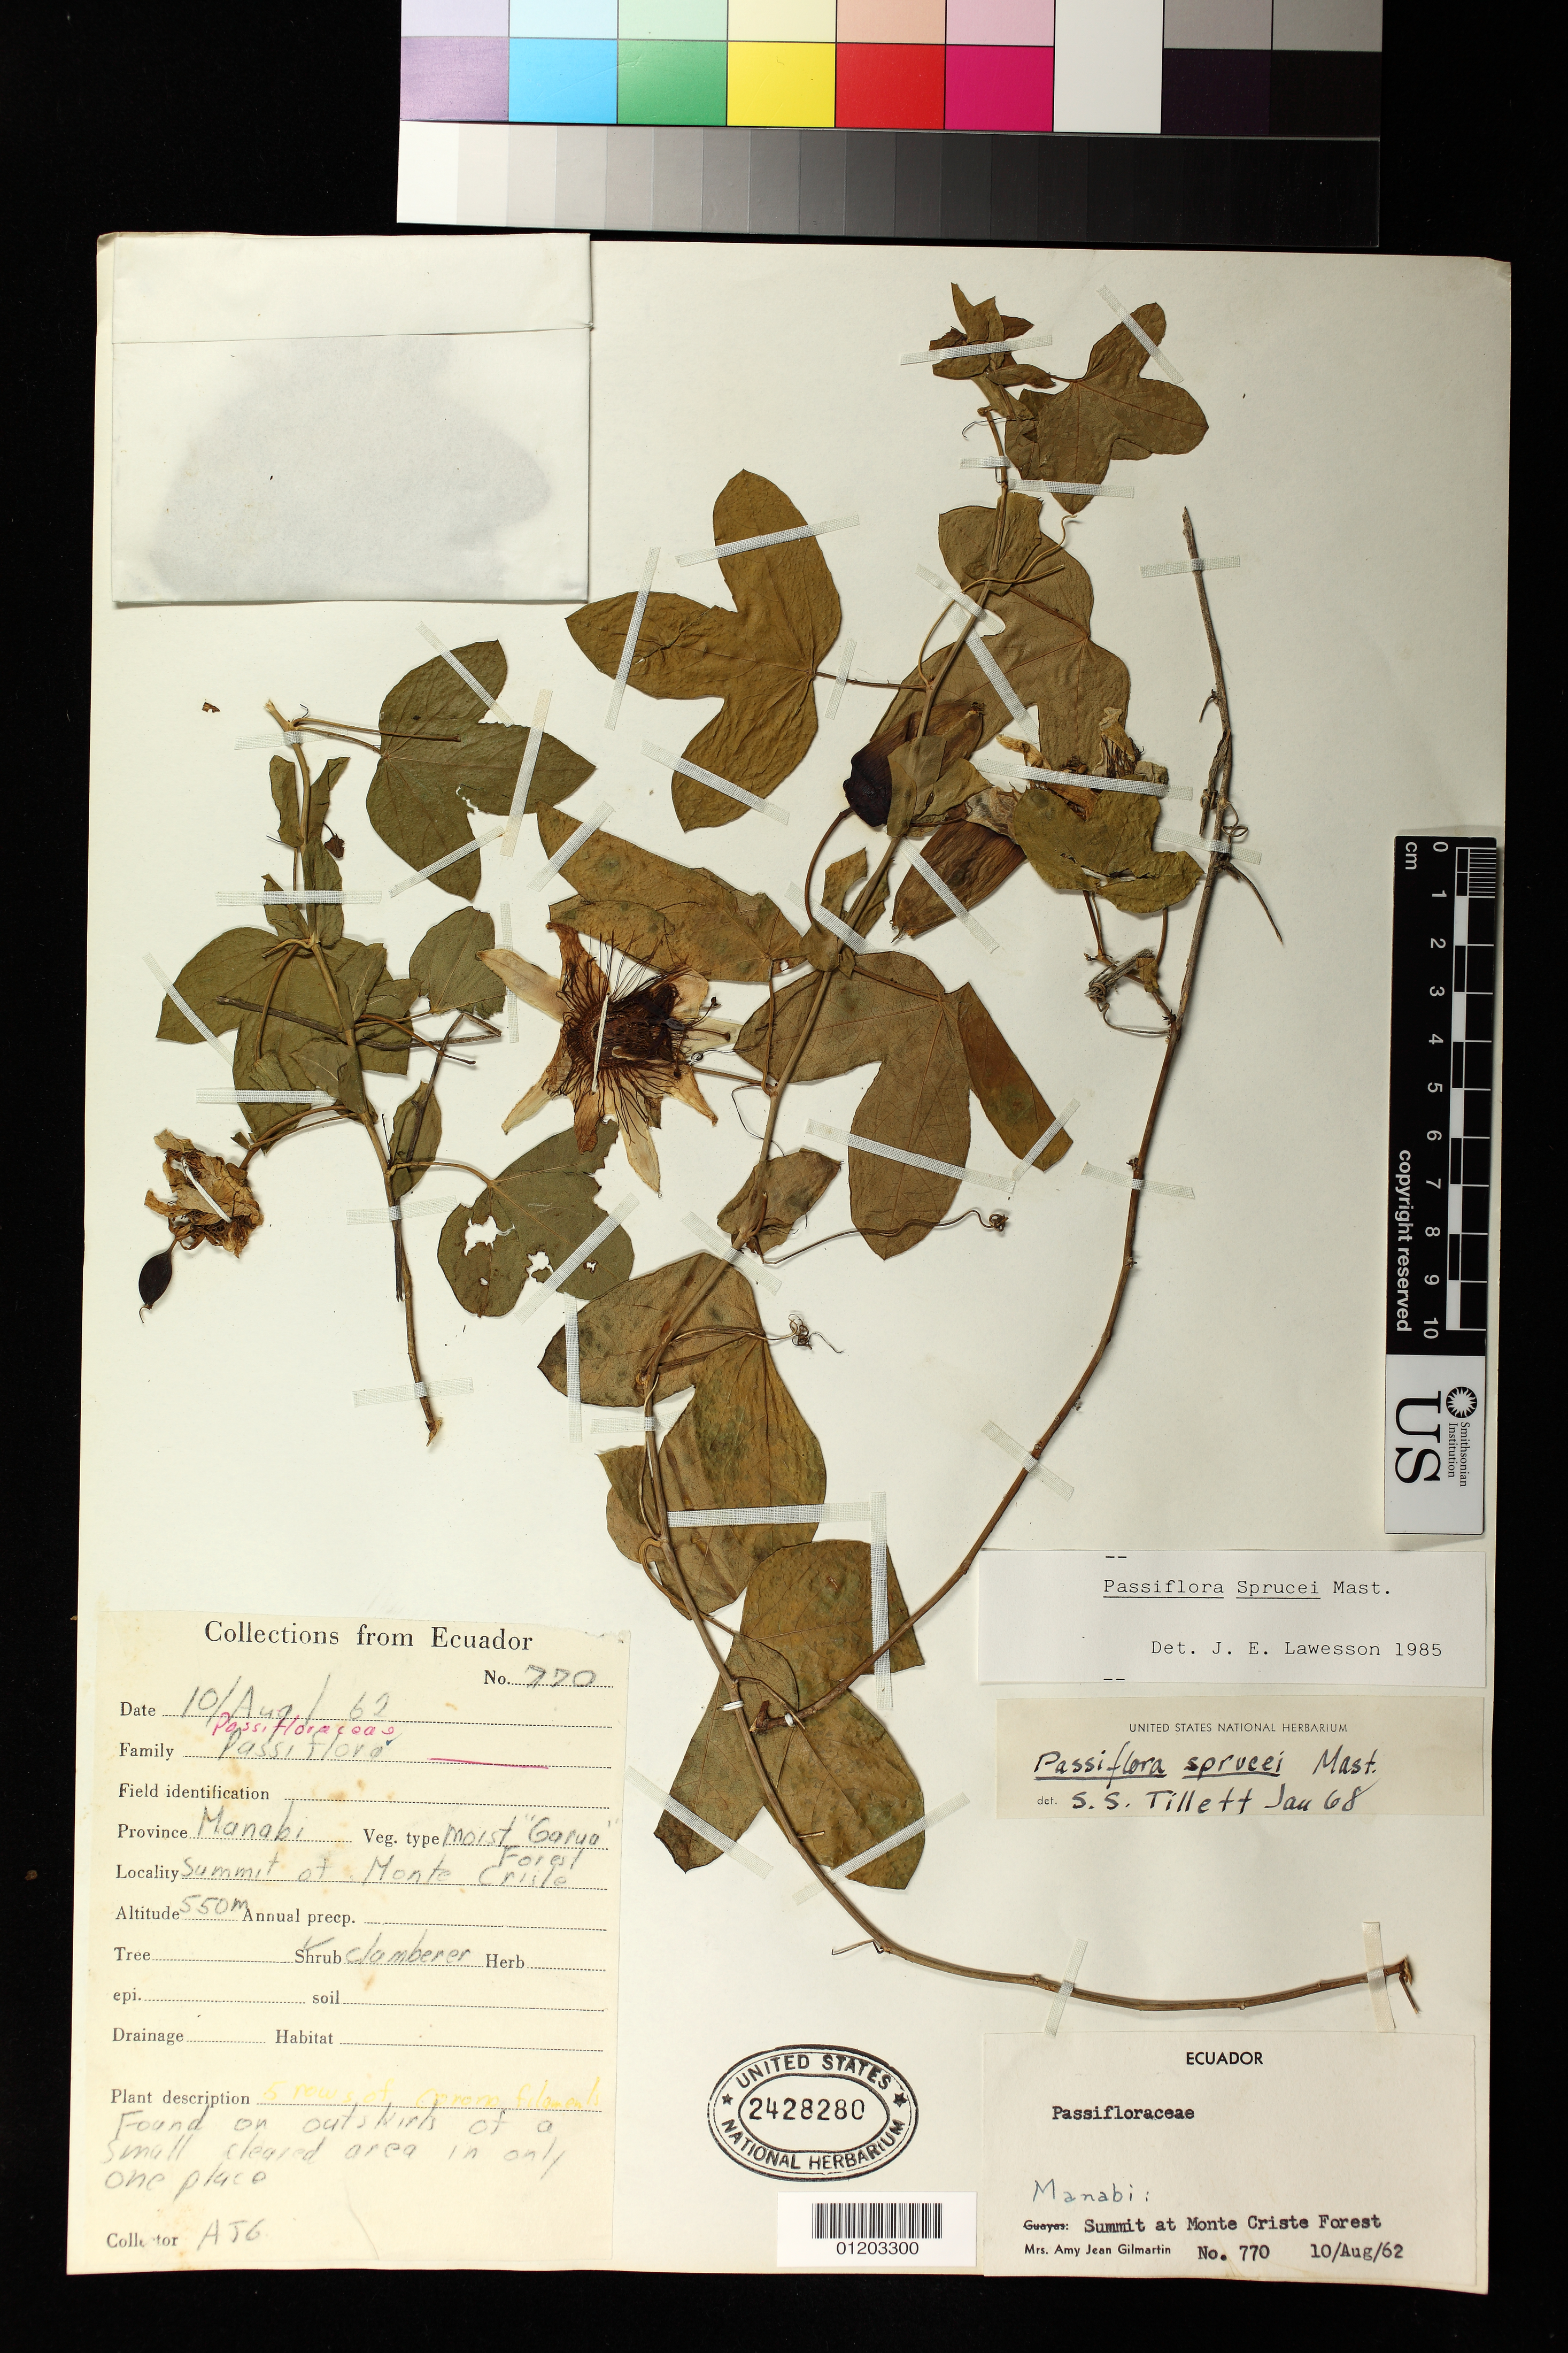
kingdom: Plantae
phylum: Tracheophyta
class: Magnoliopsida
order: Malpighiales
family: Passifloraceae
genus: Passiflora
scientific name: Passiflora sprucei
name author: Mast.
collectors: A. J. Gilmartin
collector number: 770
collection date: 1962-08-10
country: Ecuador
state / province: Manabi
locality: Summit of Monte Criste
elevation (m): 550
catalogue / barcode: US 2428280